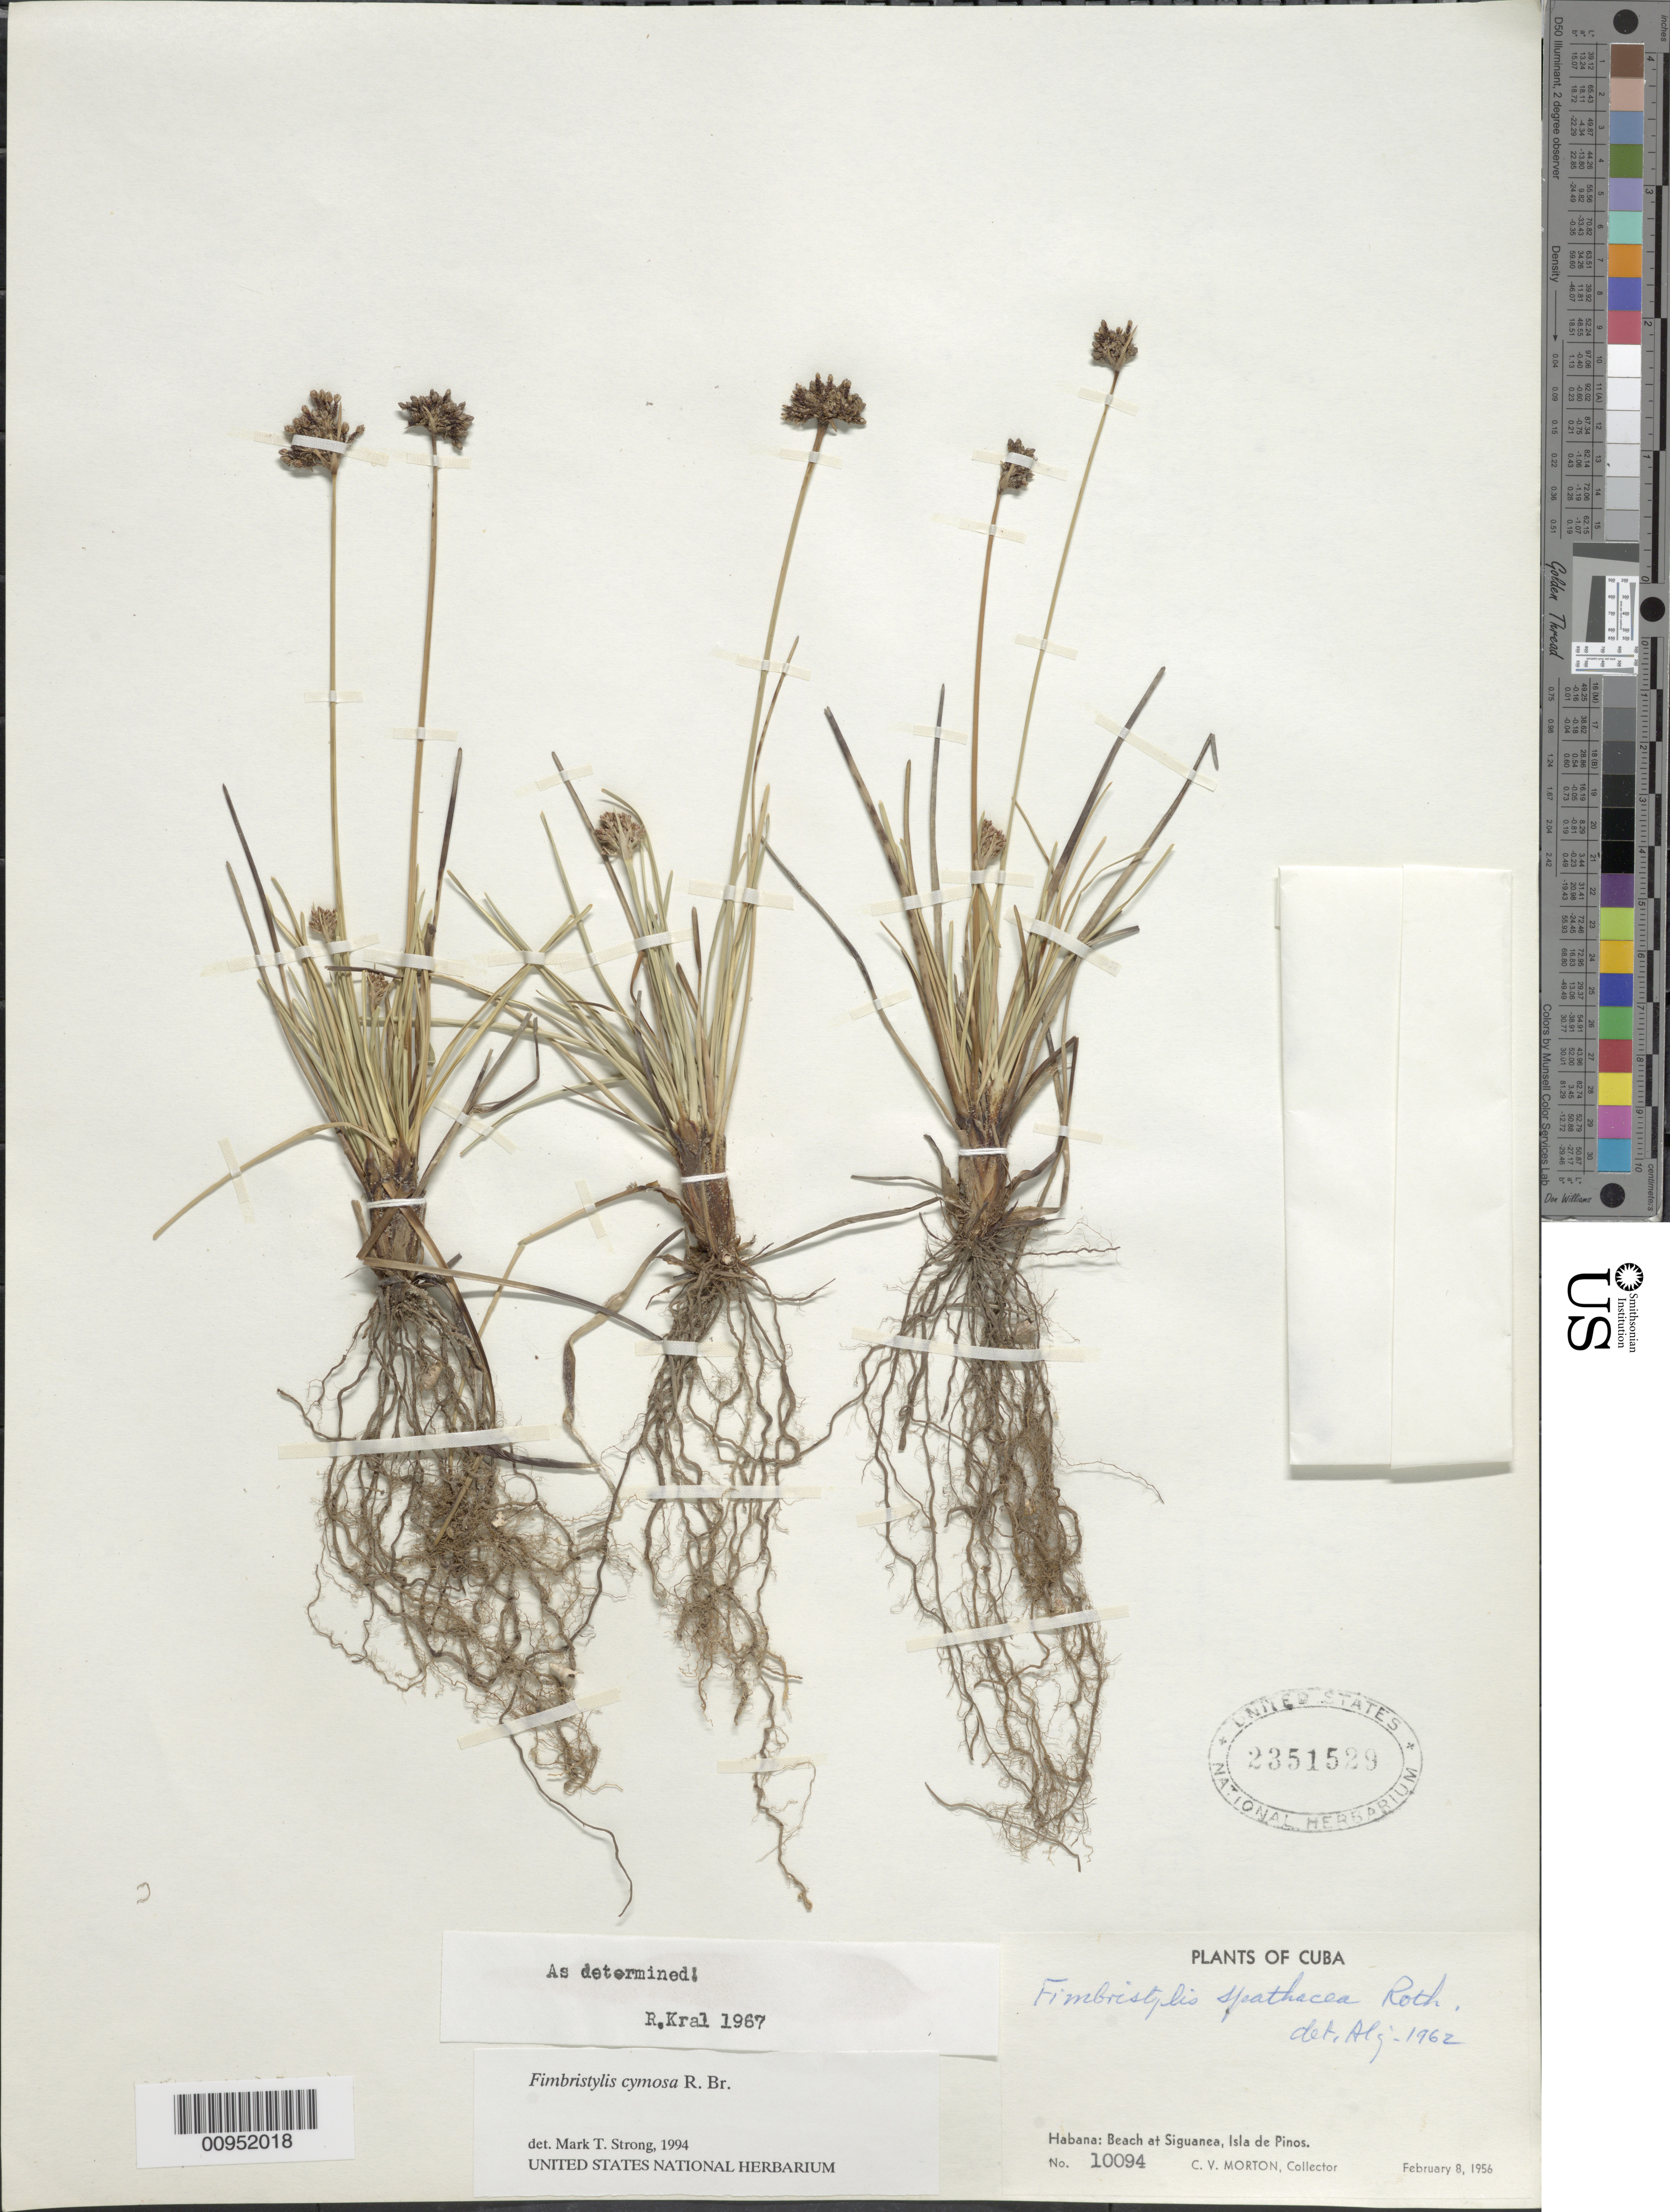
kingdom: Plantae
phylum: Tracheophyta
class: Liliopsida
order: Poales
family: Cyperaceae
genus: Fimbristylis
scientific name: Fimbristylis cymosa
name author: R. Br.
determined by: Strong, M. T., (US), Smithsonian Institution - National Museum of Natural History (UNITED STATES)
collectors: C. V. Morton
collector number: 10094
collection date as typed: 08 Feb 1956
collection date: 1956-02-08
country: Cuba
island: Isla de la Juventud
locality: Isle of Pines, Beach at siguanea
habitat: Beach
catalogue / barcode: US 2351529